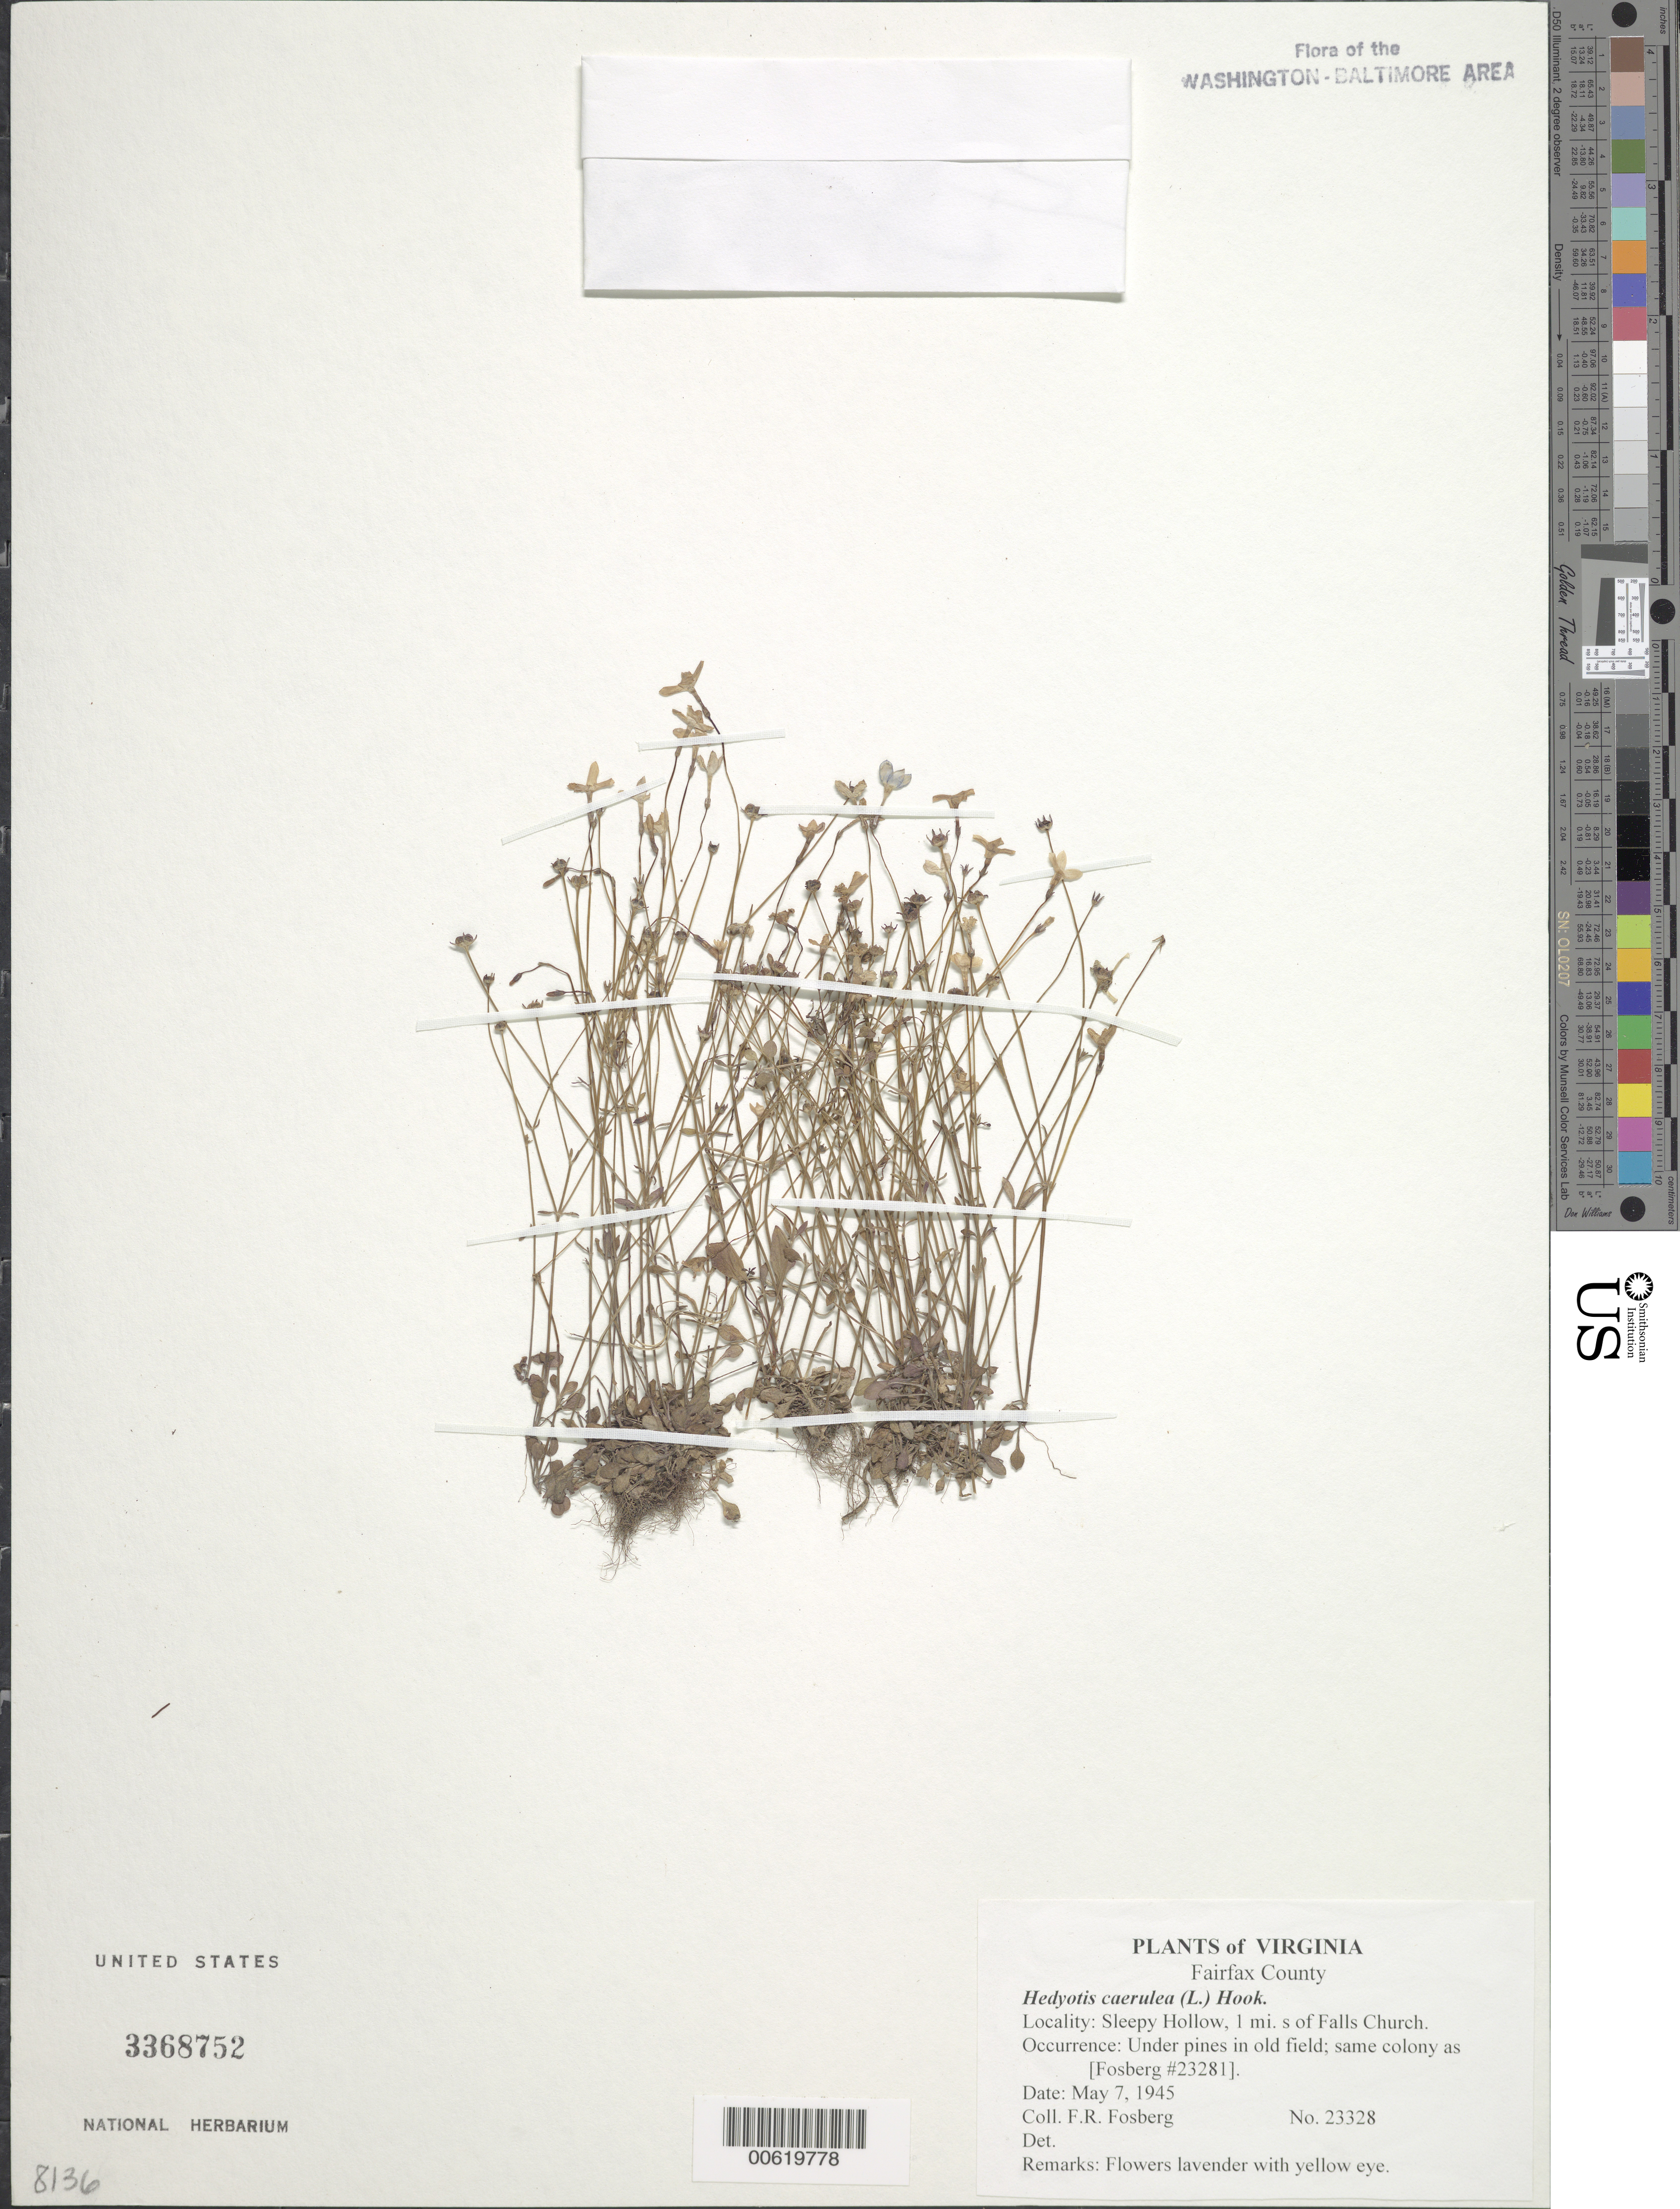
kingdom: Plantae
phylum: Tracheophyta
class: Magnoliopsida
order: Gentianales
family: Rubiaceae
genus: Houstonia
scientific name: Houstonia caerulea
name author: L.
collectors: F. R. Fosberg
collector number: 23328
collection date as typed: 07 May 1945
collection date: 1945-05-07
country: United States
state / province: Virginia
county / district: Fairfax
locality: Sleepy Hollow, 1 mi. S of Falls Church.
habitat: Under pines in old field; same colony as [Fosberg #23281].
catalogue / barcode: US 3368752